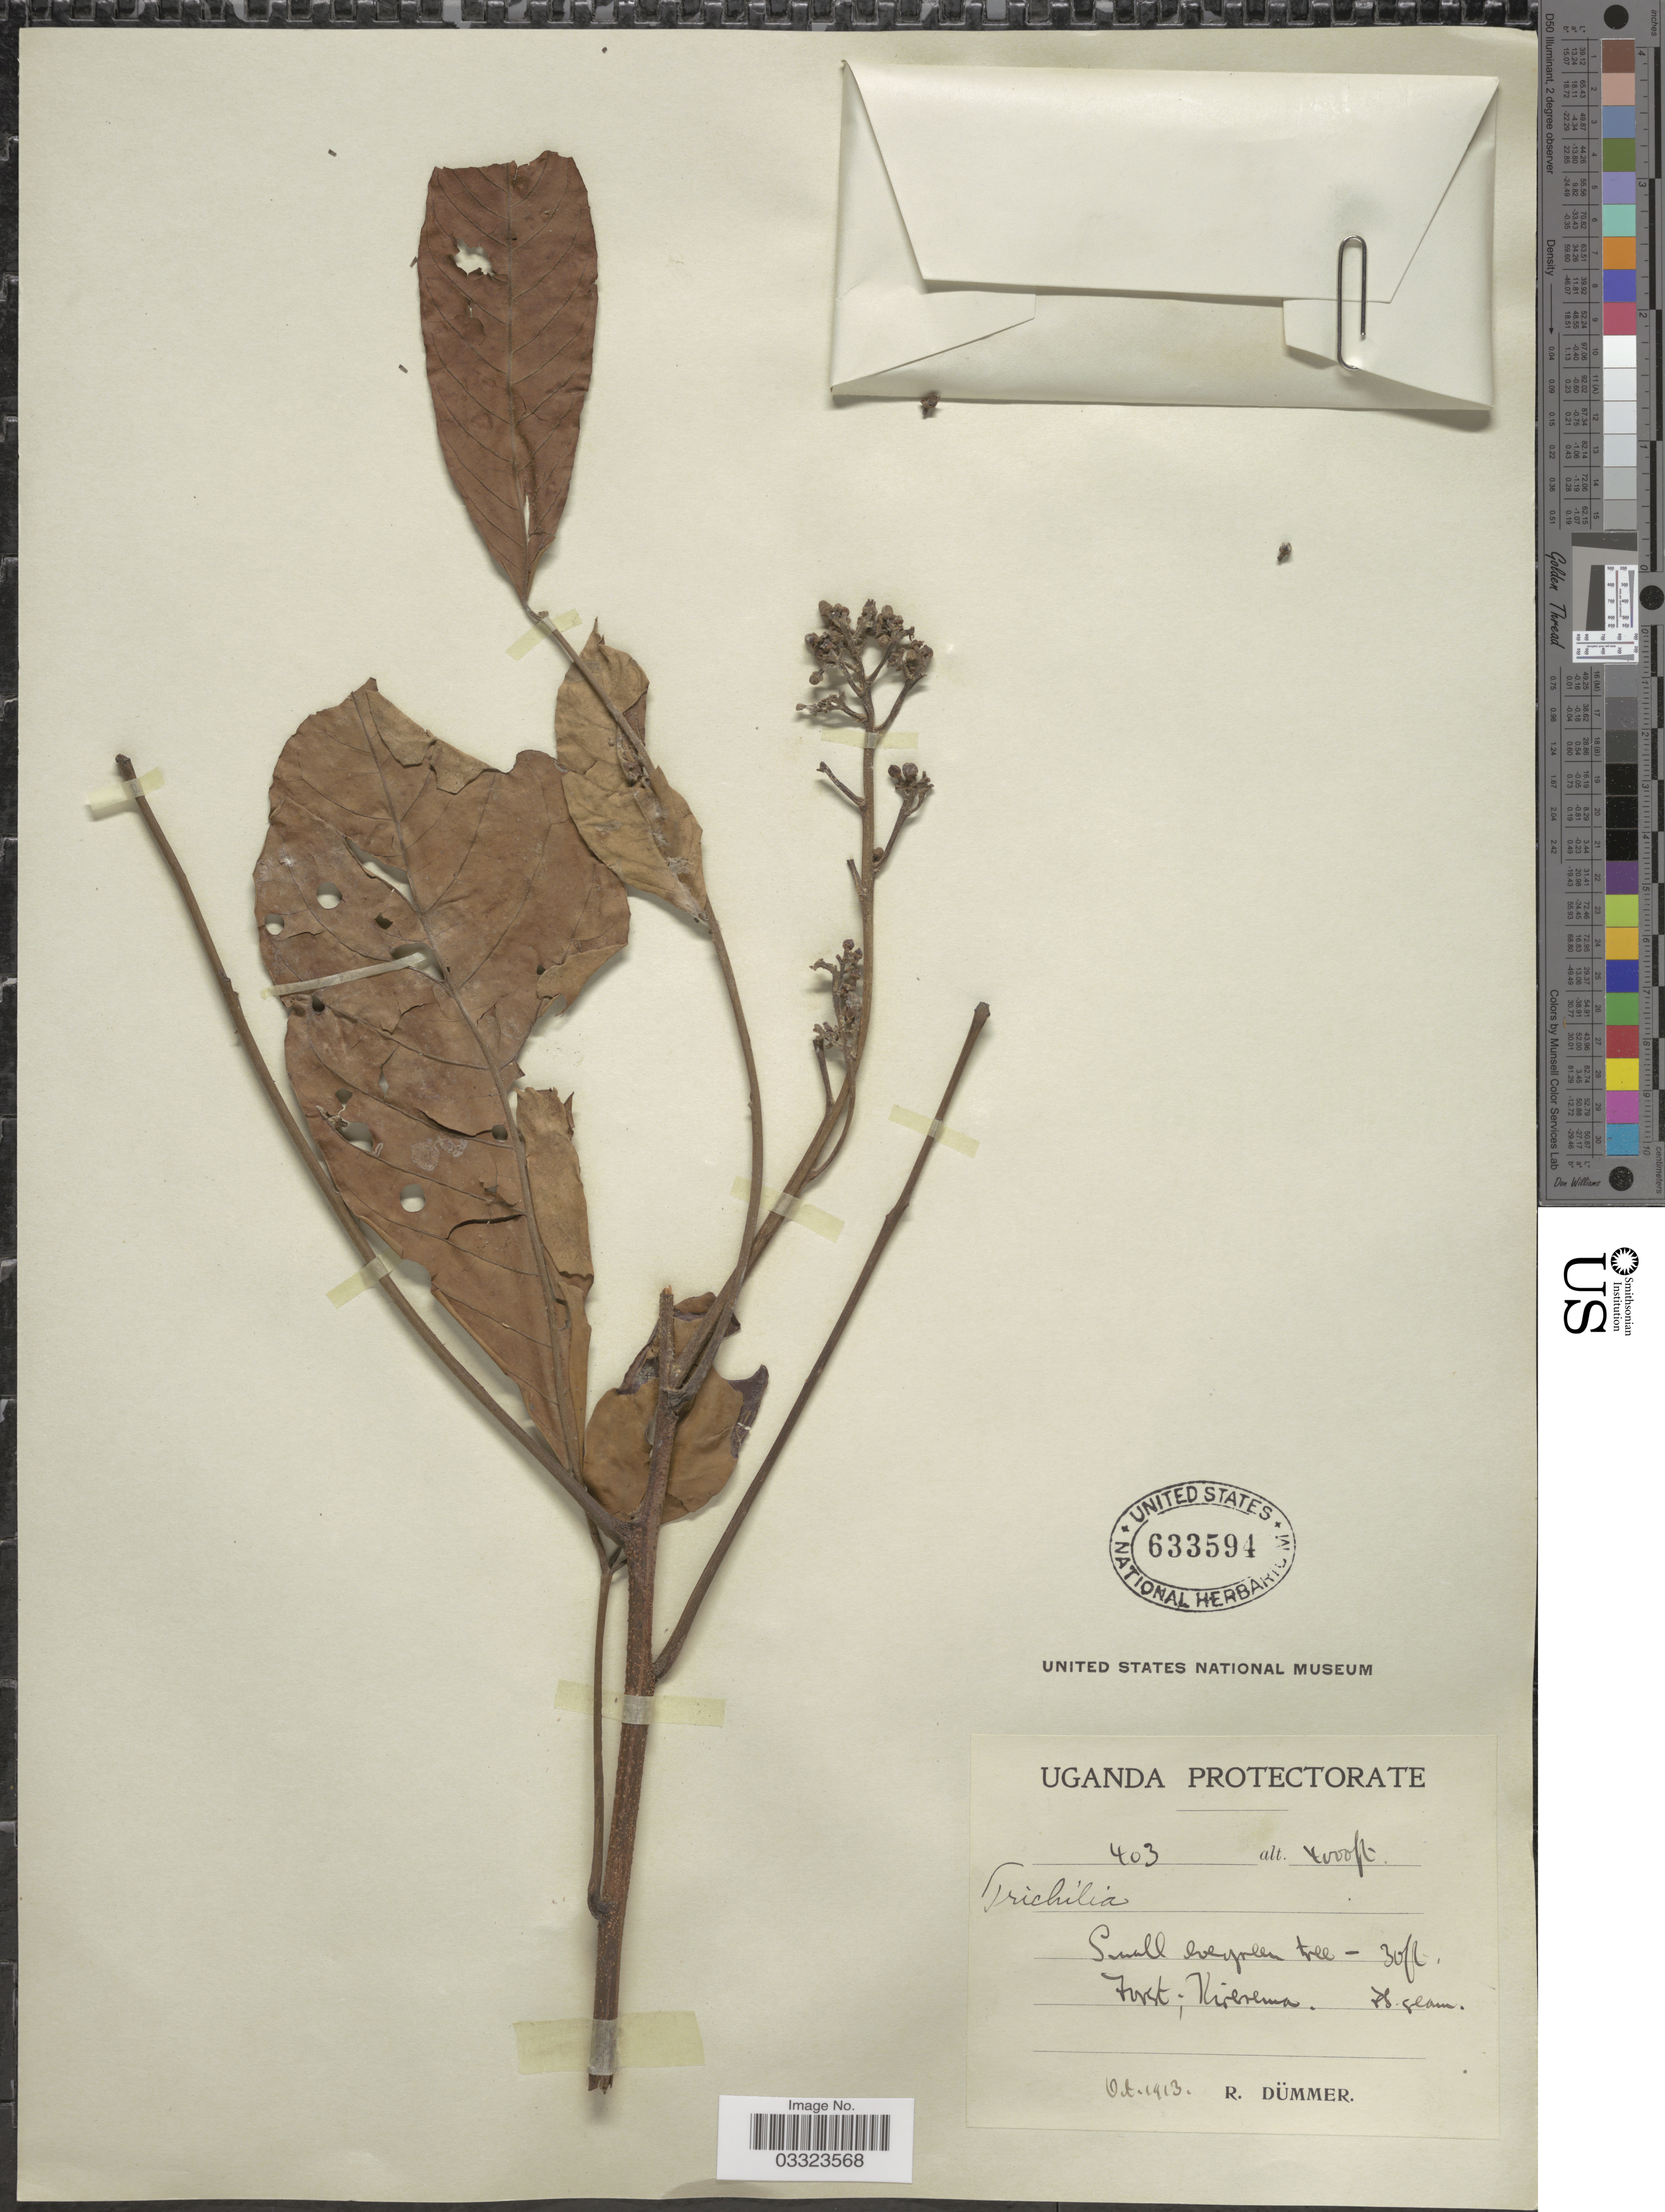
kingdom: Plantae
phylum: Tracheophyta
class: Magnoliopsida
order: Sapindales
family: Meliaceae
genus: Trichilia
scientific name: Trichilia sp.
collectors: R. Dümmer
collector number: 403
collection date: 1913-10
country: Uganda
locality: Uganda Protectorate. Kirerema.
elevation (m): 1219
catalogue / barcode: US 633594